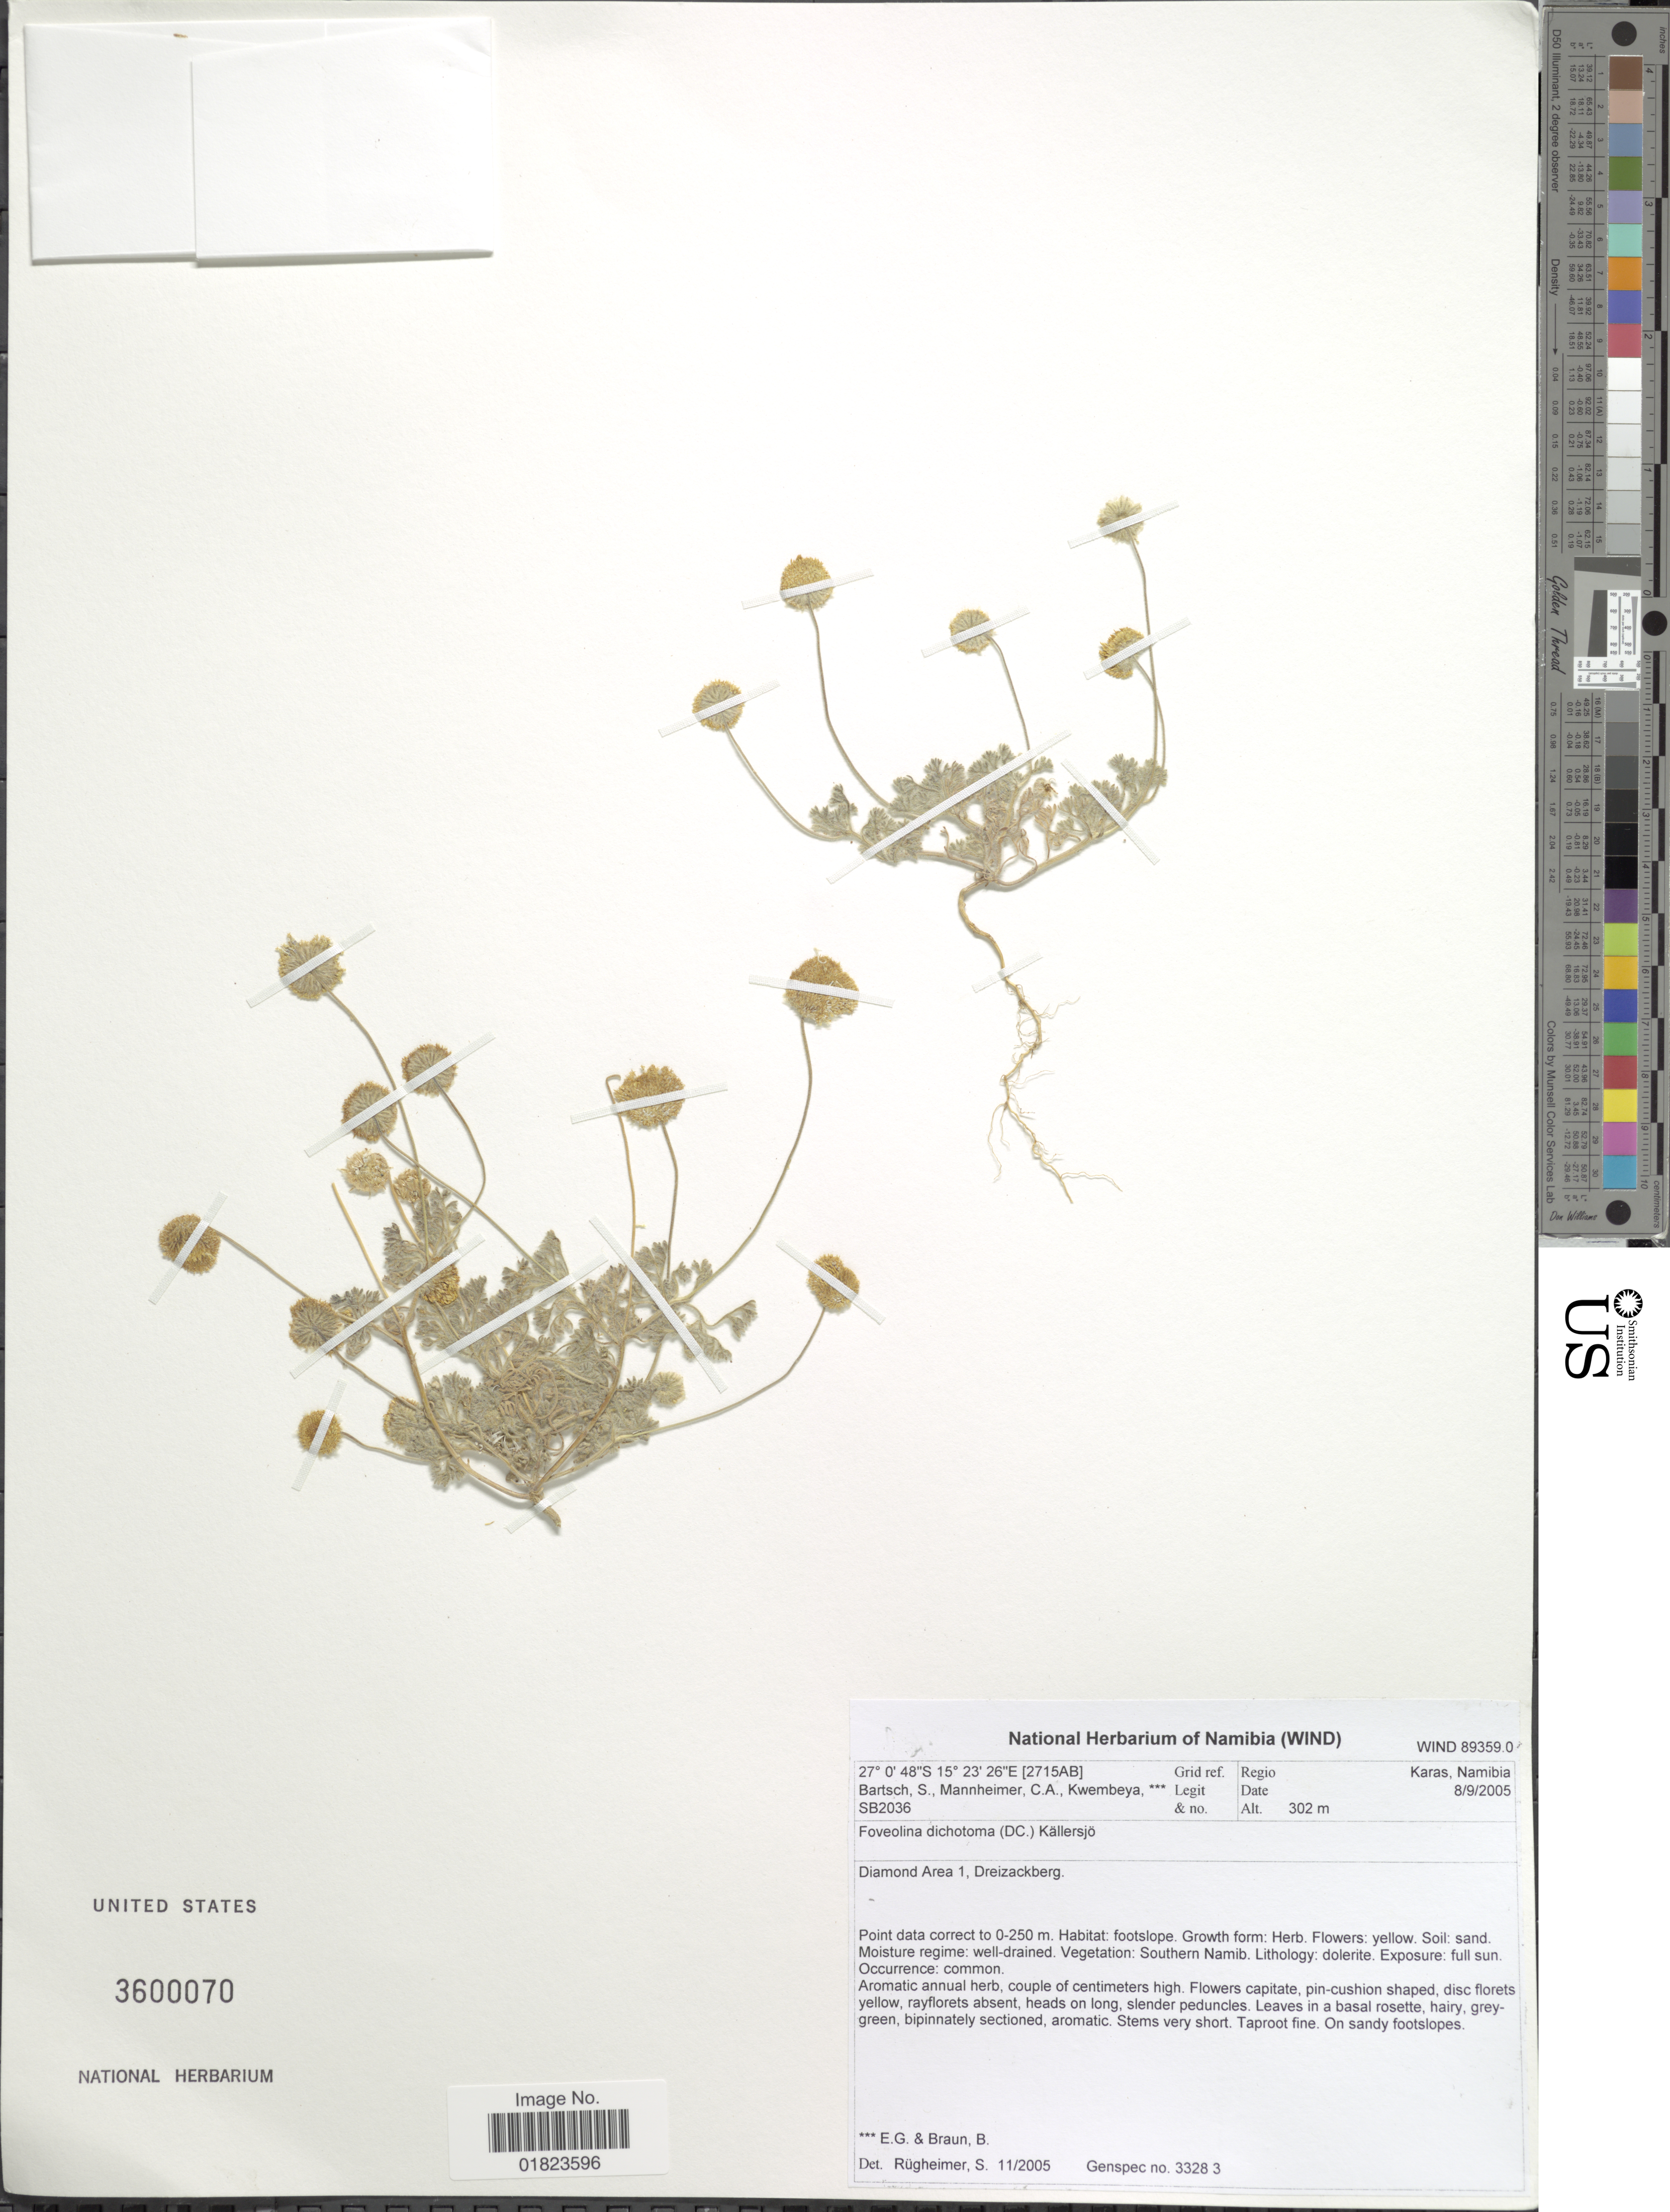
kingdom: Plantae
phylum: Tracheophyta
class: Magnoliopsida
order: Asterales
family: Asteraceae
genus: Foveolina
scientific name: Foveolina dichotoma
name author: (DC.) Källersjö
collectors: P. Bartsch, C. A. Mannheimer, E. Kwembeya & B. Braun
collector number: SB2036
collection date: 2005-09-08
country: Namibia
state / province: Karas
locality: Karas, Namibia. Diamond Area 1, Dreizackberg.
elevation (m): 302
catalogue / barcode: US 3600070